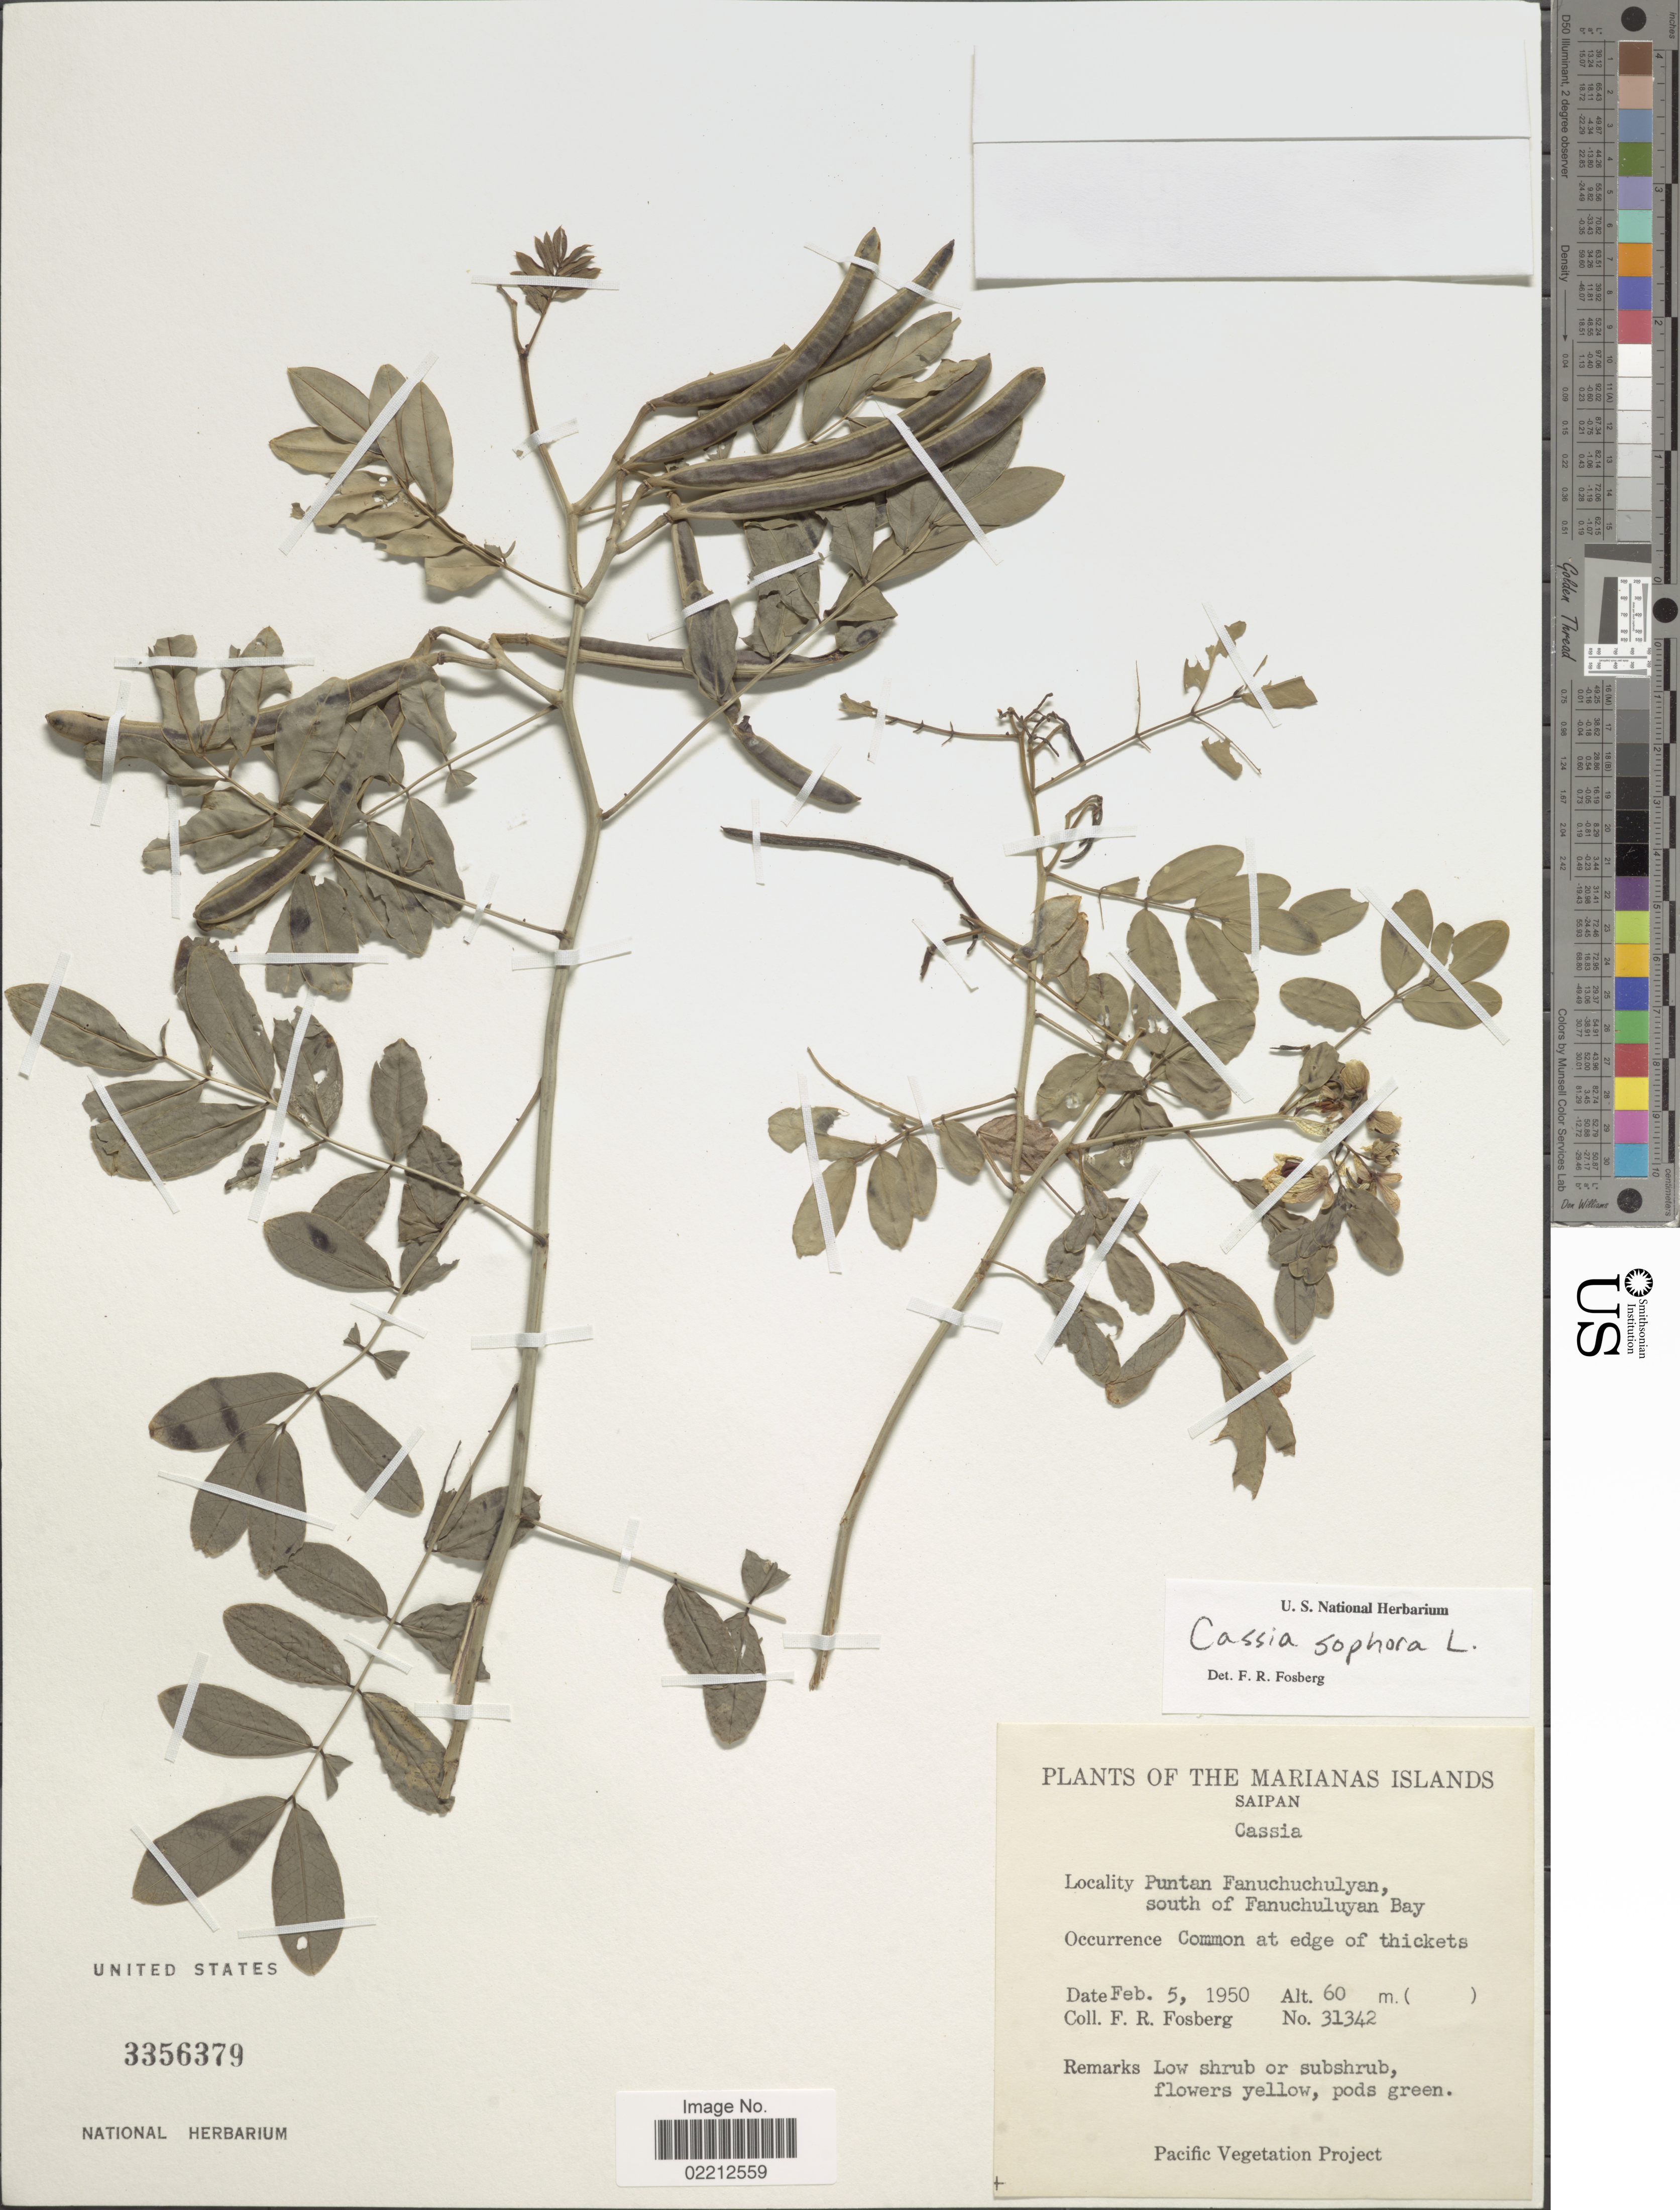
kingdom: Plantae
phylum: Tracheophyta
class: Magnoliopsida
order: Fabales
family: Fabaceae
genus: Senna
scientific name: Senna sophera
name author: (L.) Roxb.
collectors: F. R. Fosberg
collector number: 31342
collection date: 1950-02-05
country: Northern Mariana Islands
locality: Saipan, Cassia, Puntan Fanchuchulyan, south of Fanuchuluyan Bay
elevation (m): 60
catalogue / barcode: US 3356379